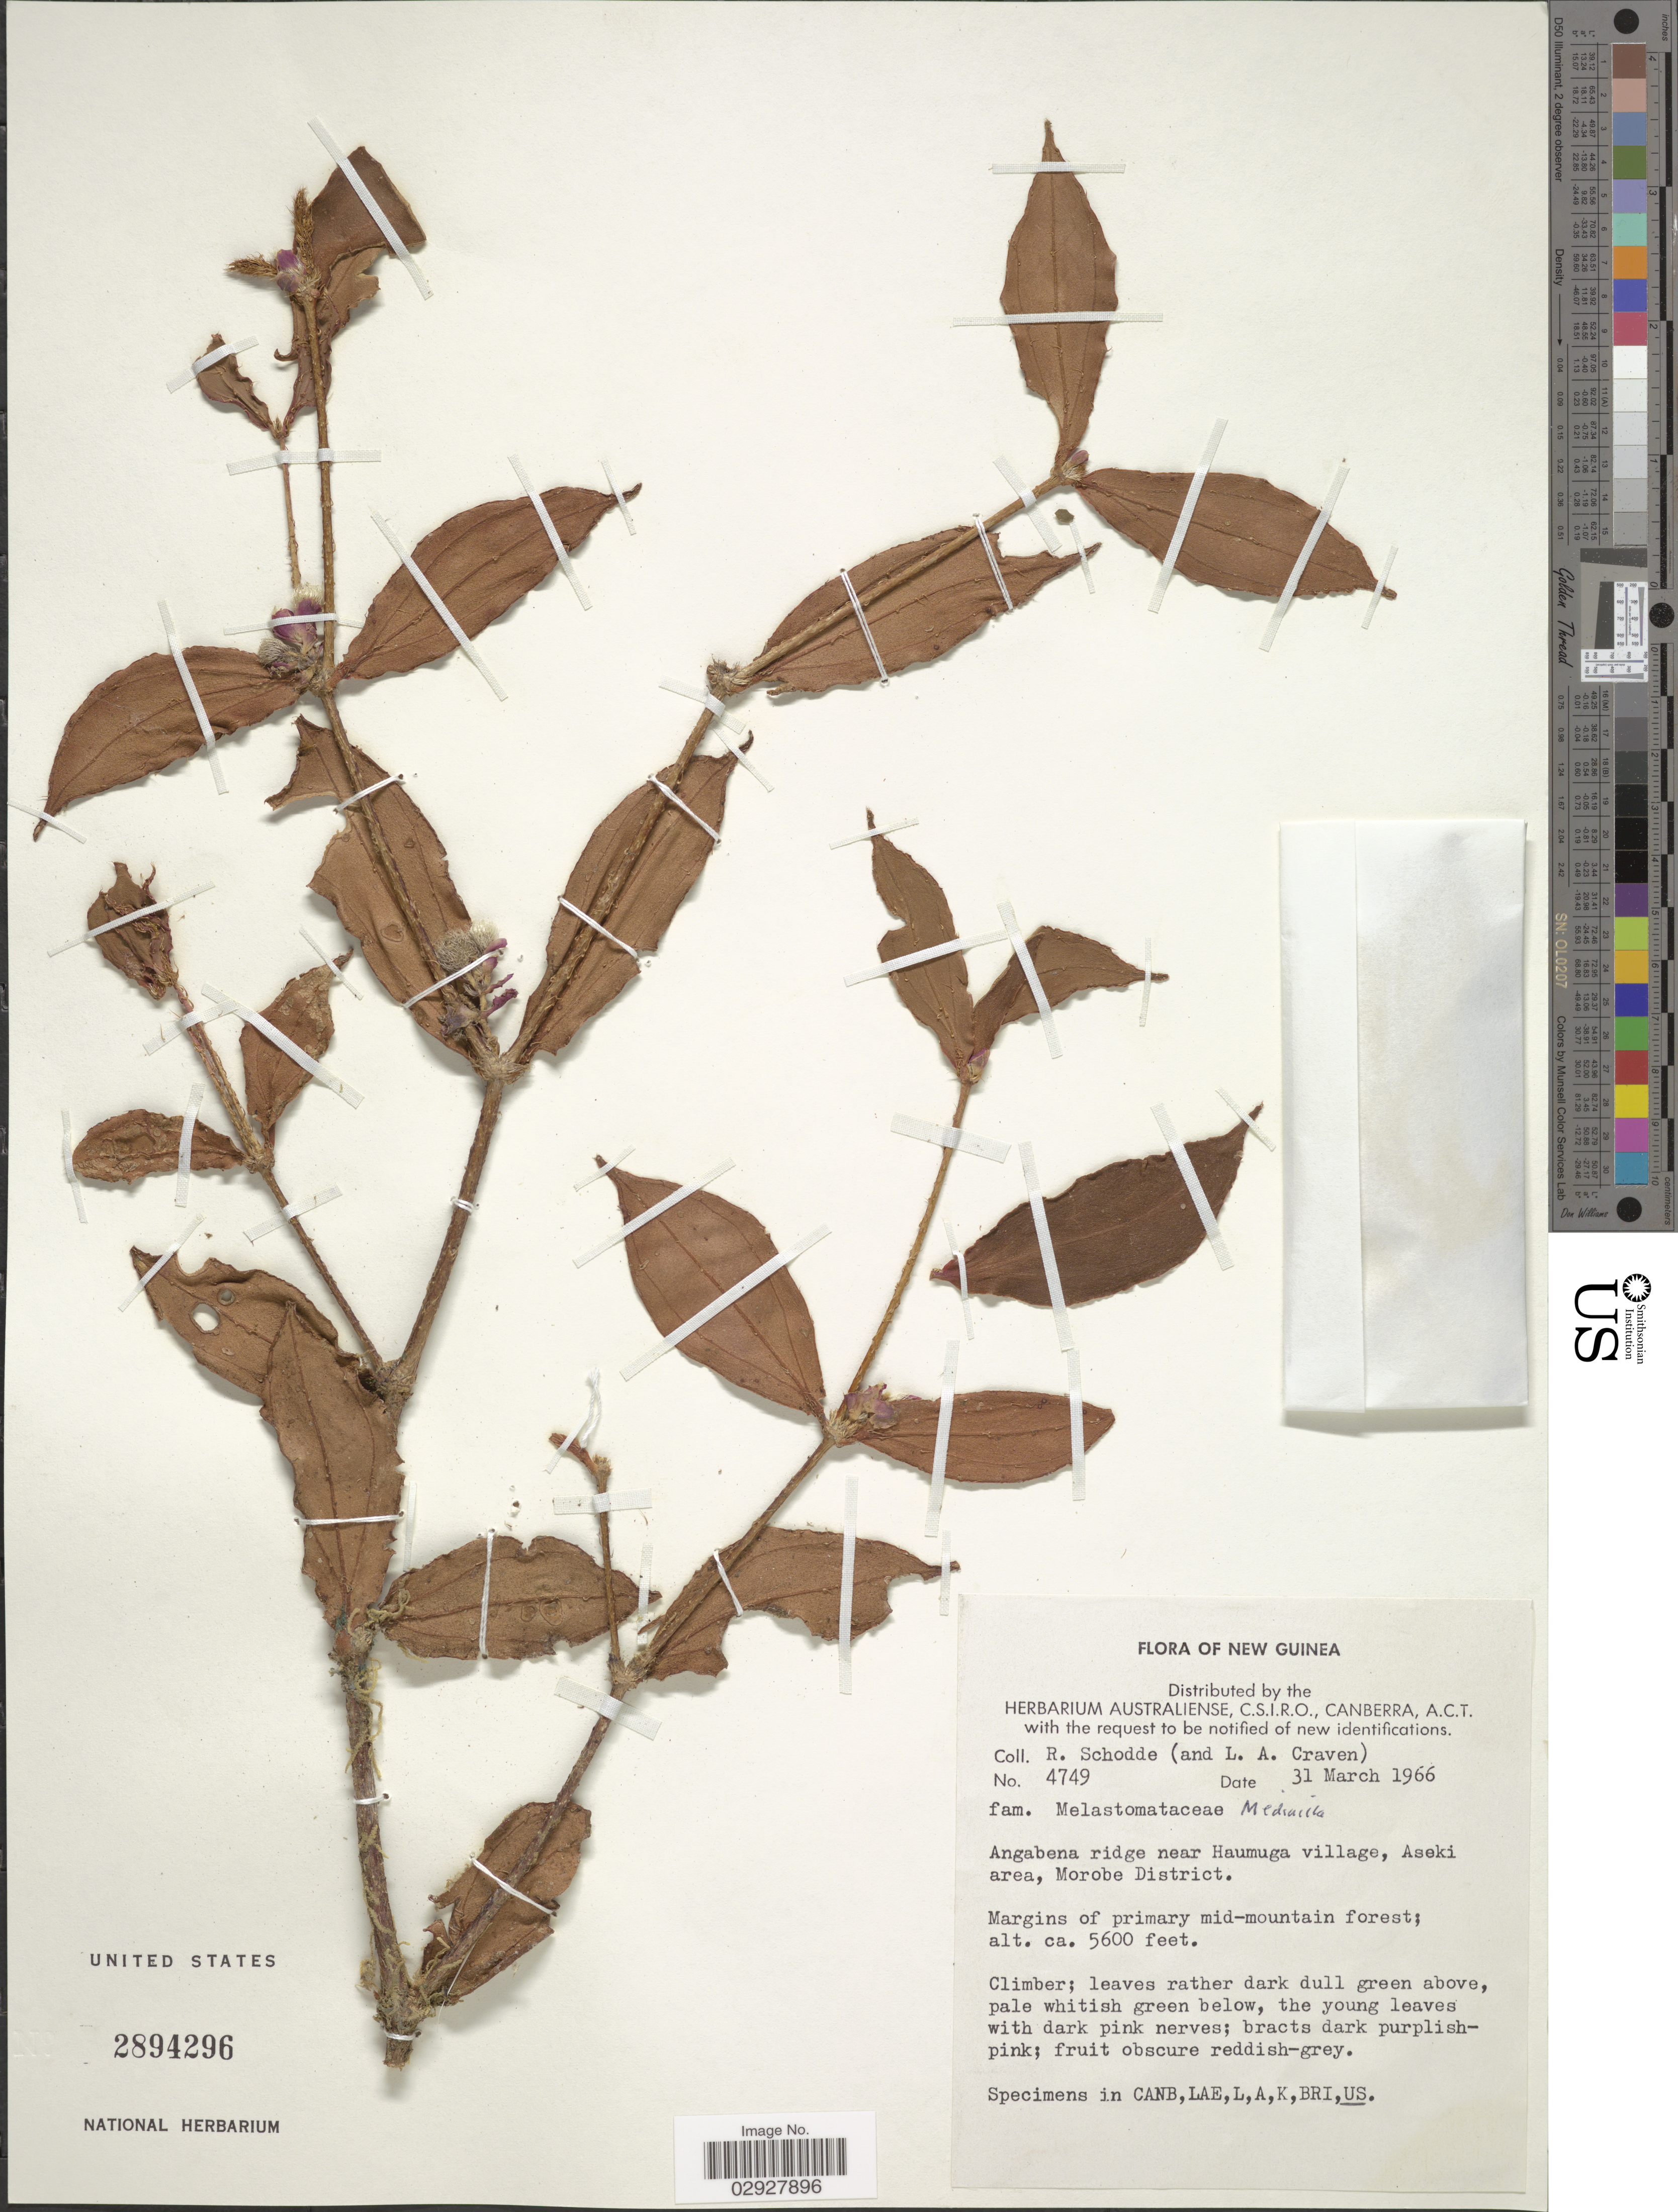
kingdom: Plantae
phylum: Tracheophyta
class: Magnoliopsida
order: Myrtales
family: Melastomataceae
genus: Medinilla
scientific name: Medinilla sp.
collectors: R. Schodde & L. A. Craven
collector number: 4749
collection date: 1966-03-31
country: Papua New Guinea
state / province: Morobe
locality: Angabena ridge near Haumuga village, Aseki area, Morobe District, New Guinea.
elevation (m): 1707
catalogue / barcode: US 2894296